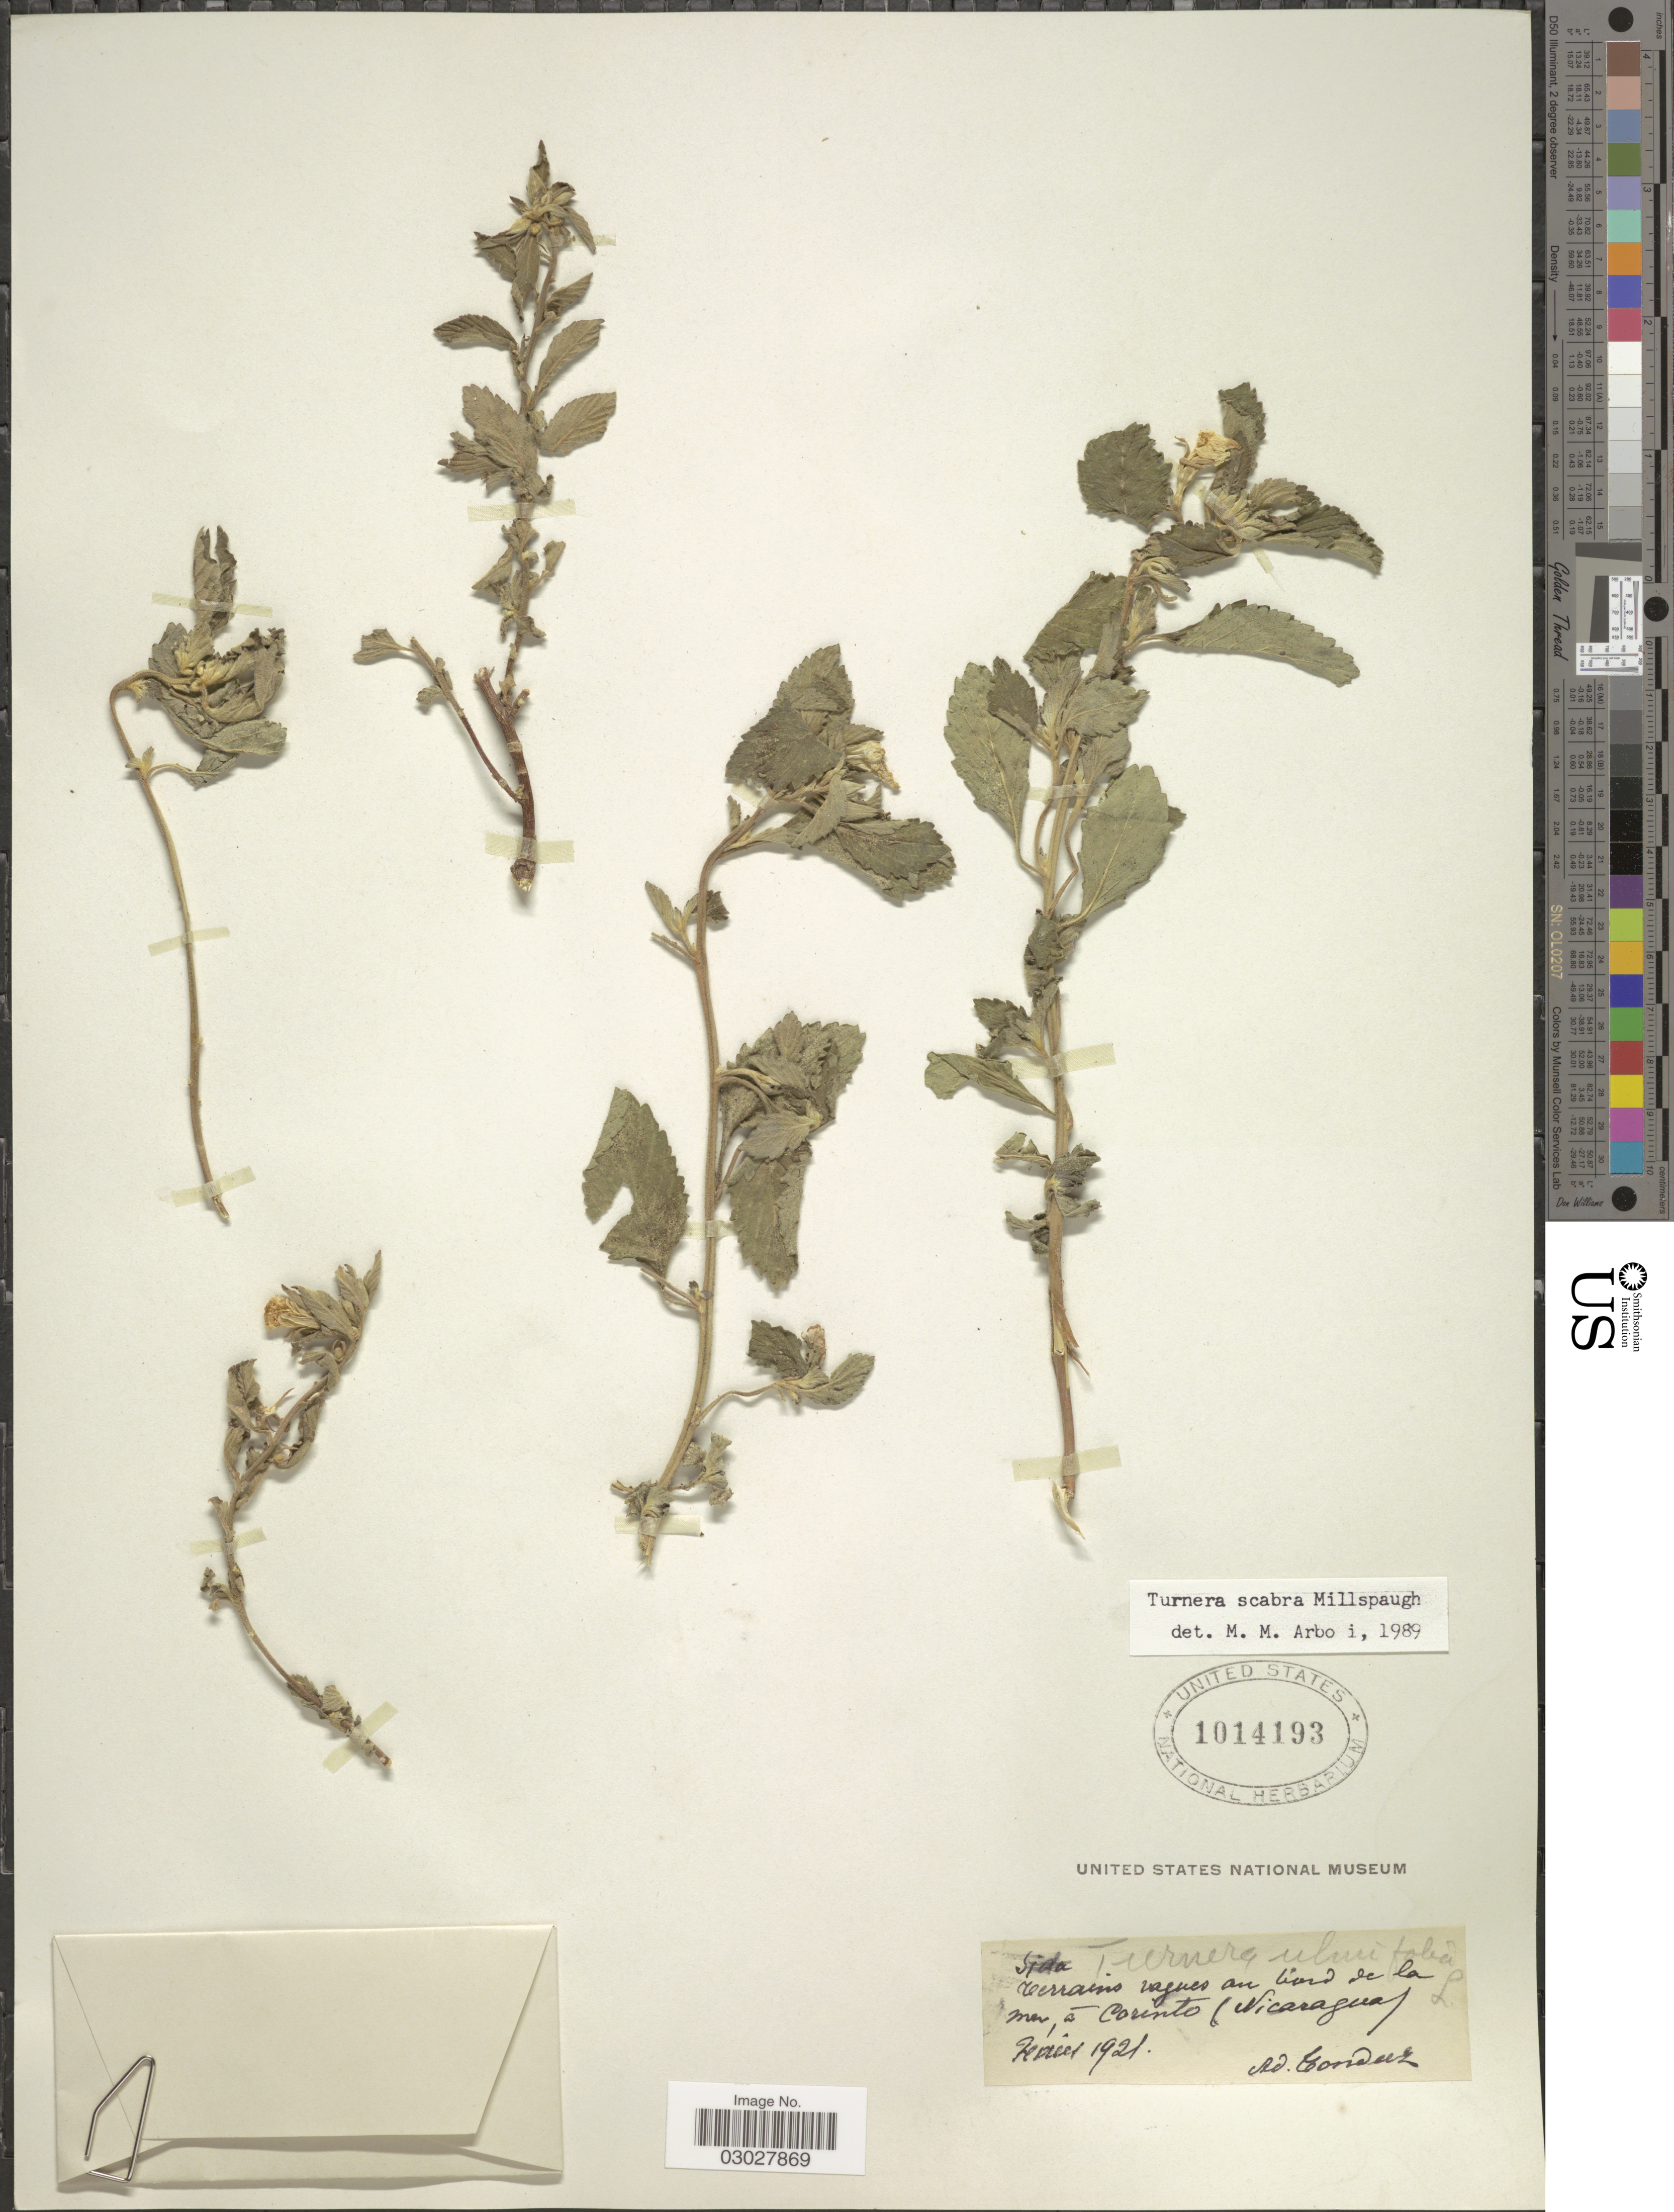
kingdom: Plantae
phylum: Tracheophyta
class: Magnoliopsida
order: Malpighiales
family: Turneraceae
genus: Turnera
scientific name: Turnera scabra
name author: Millsp.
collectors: A. Tonduz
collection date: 1821-02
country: Nicaragua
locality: Au bord de la mar, á Corinto.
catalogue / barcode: US 1014193